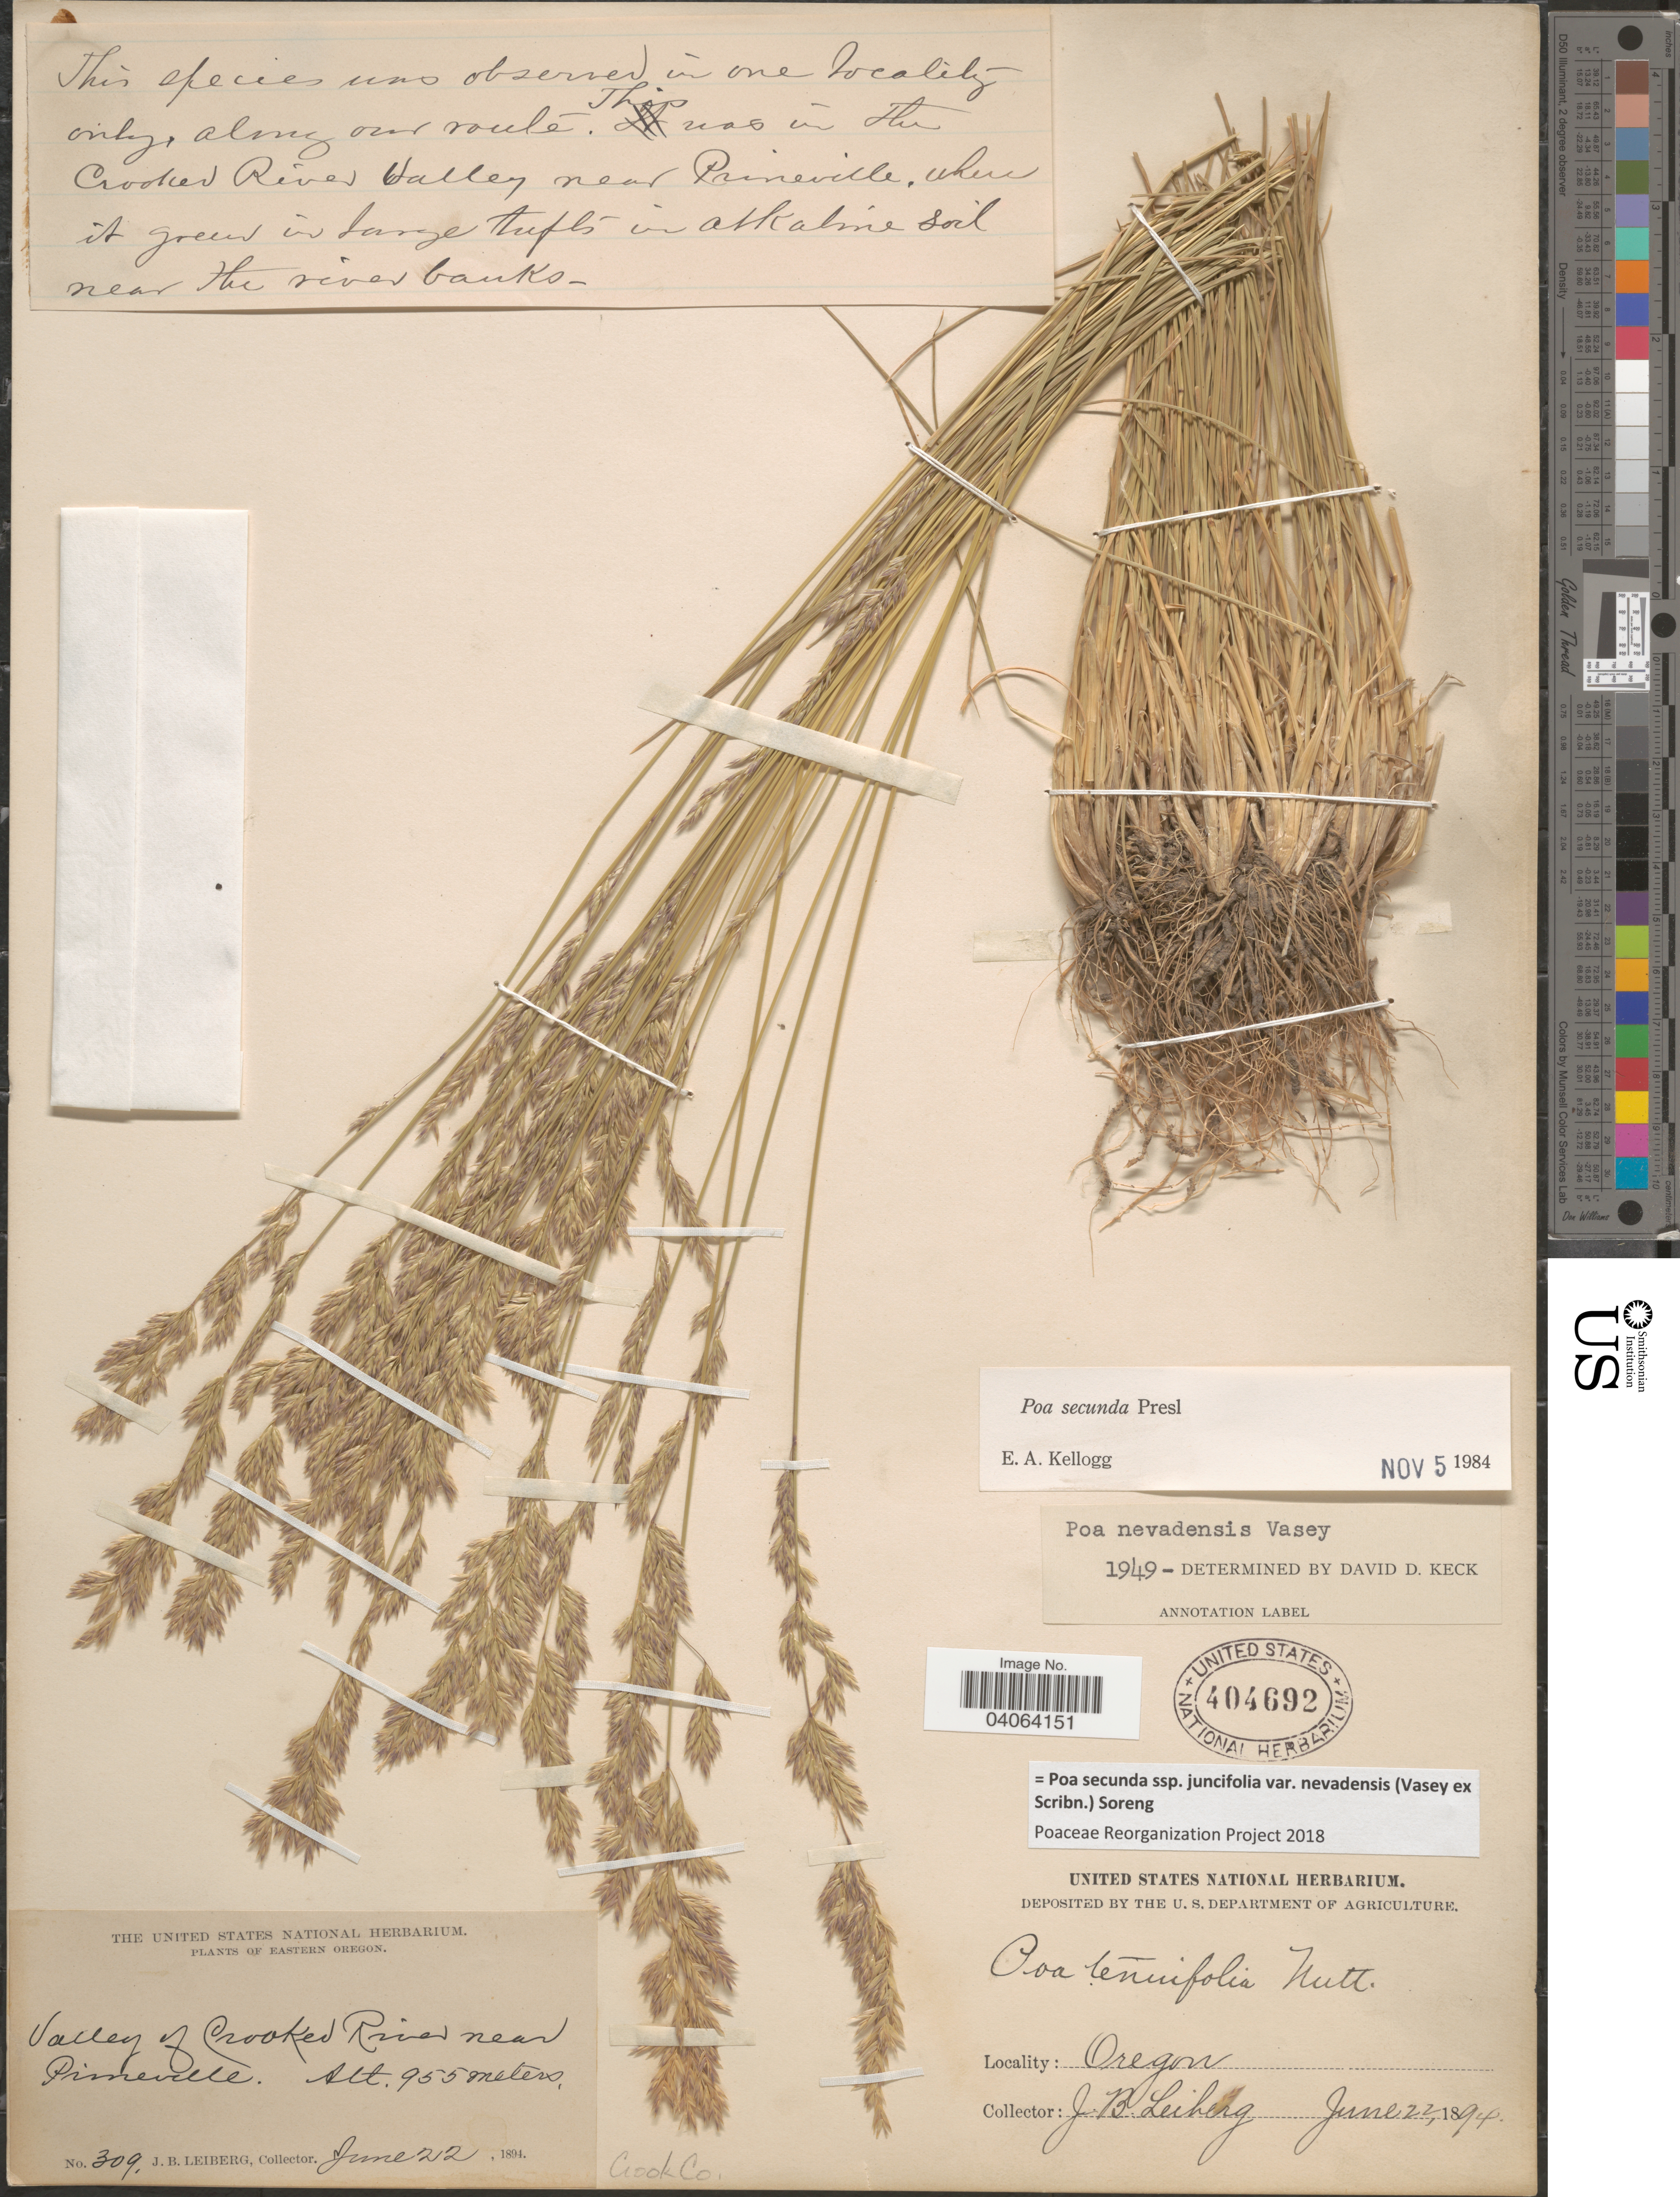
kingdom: Plantae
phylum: Tracheophyta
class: Liliopsida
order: Poales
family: Poaceae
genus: Poa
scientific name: Poa secunda subsp. juncifolia var. nevadensis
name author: (Vasey ex Scribn.) Soreng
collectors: J. B. Leiberg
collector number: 309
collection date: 1894-06-22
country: United States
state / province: Oregon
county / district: Crook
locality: Eastern Oregon. Valley of Crookes River near Pimeville. Crook Co.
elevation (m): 955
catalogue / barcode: US 404692